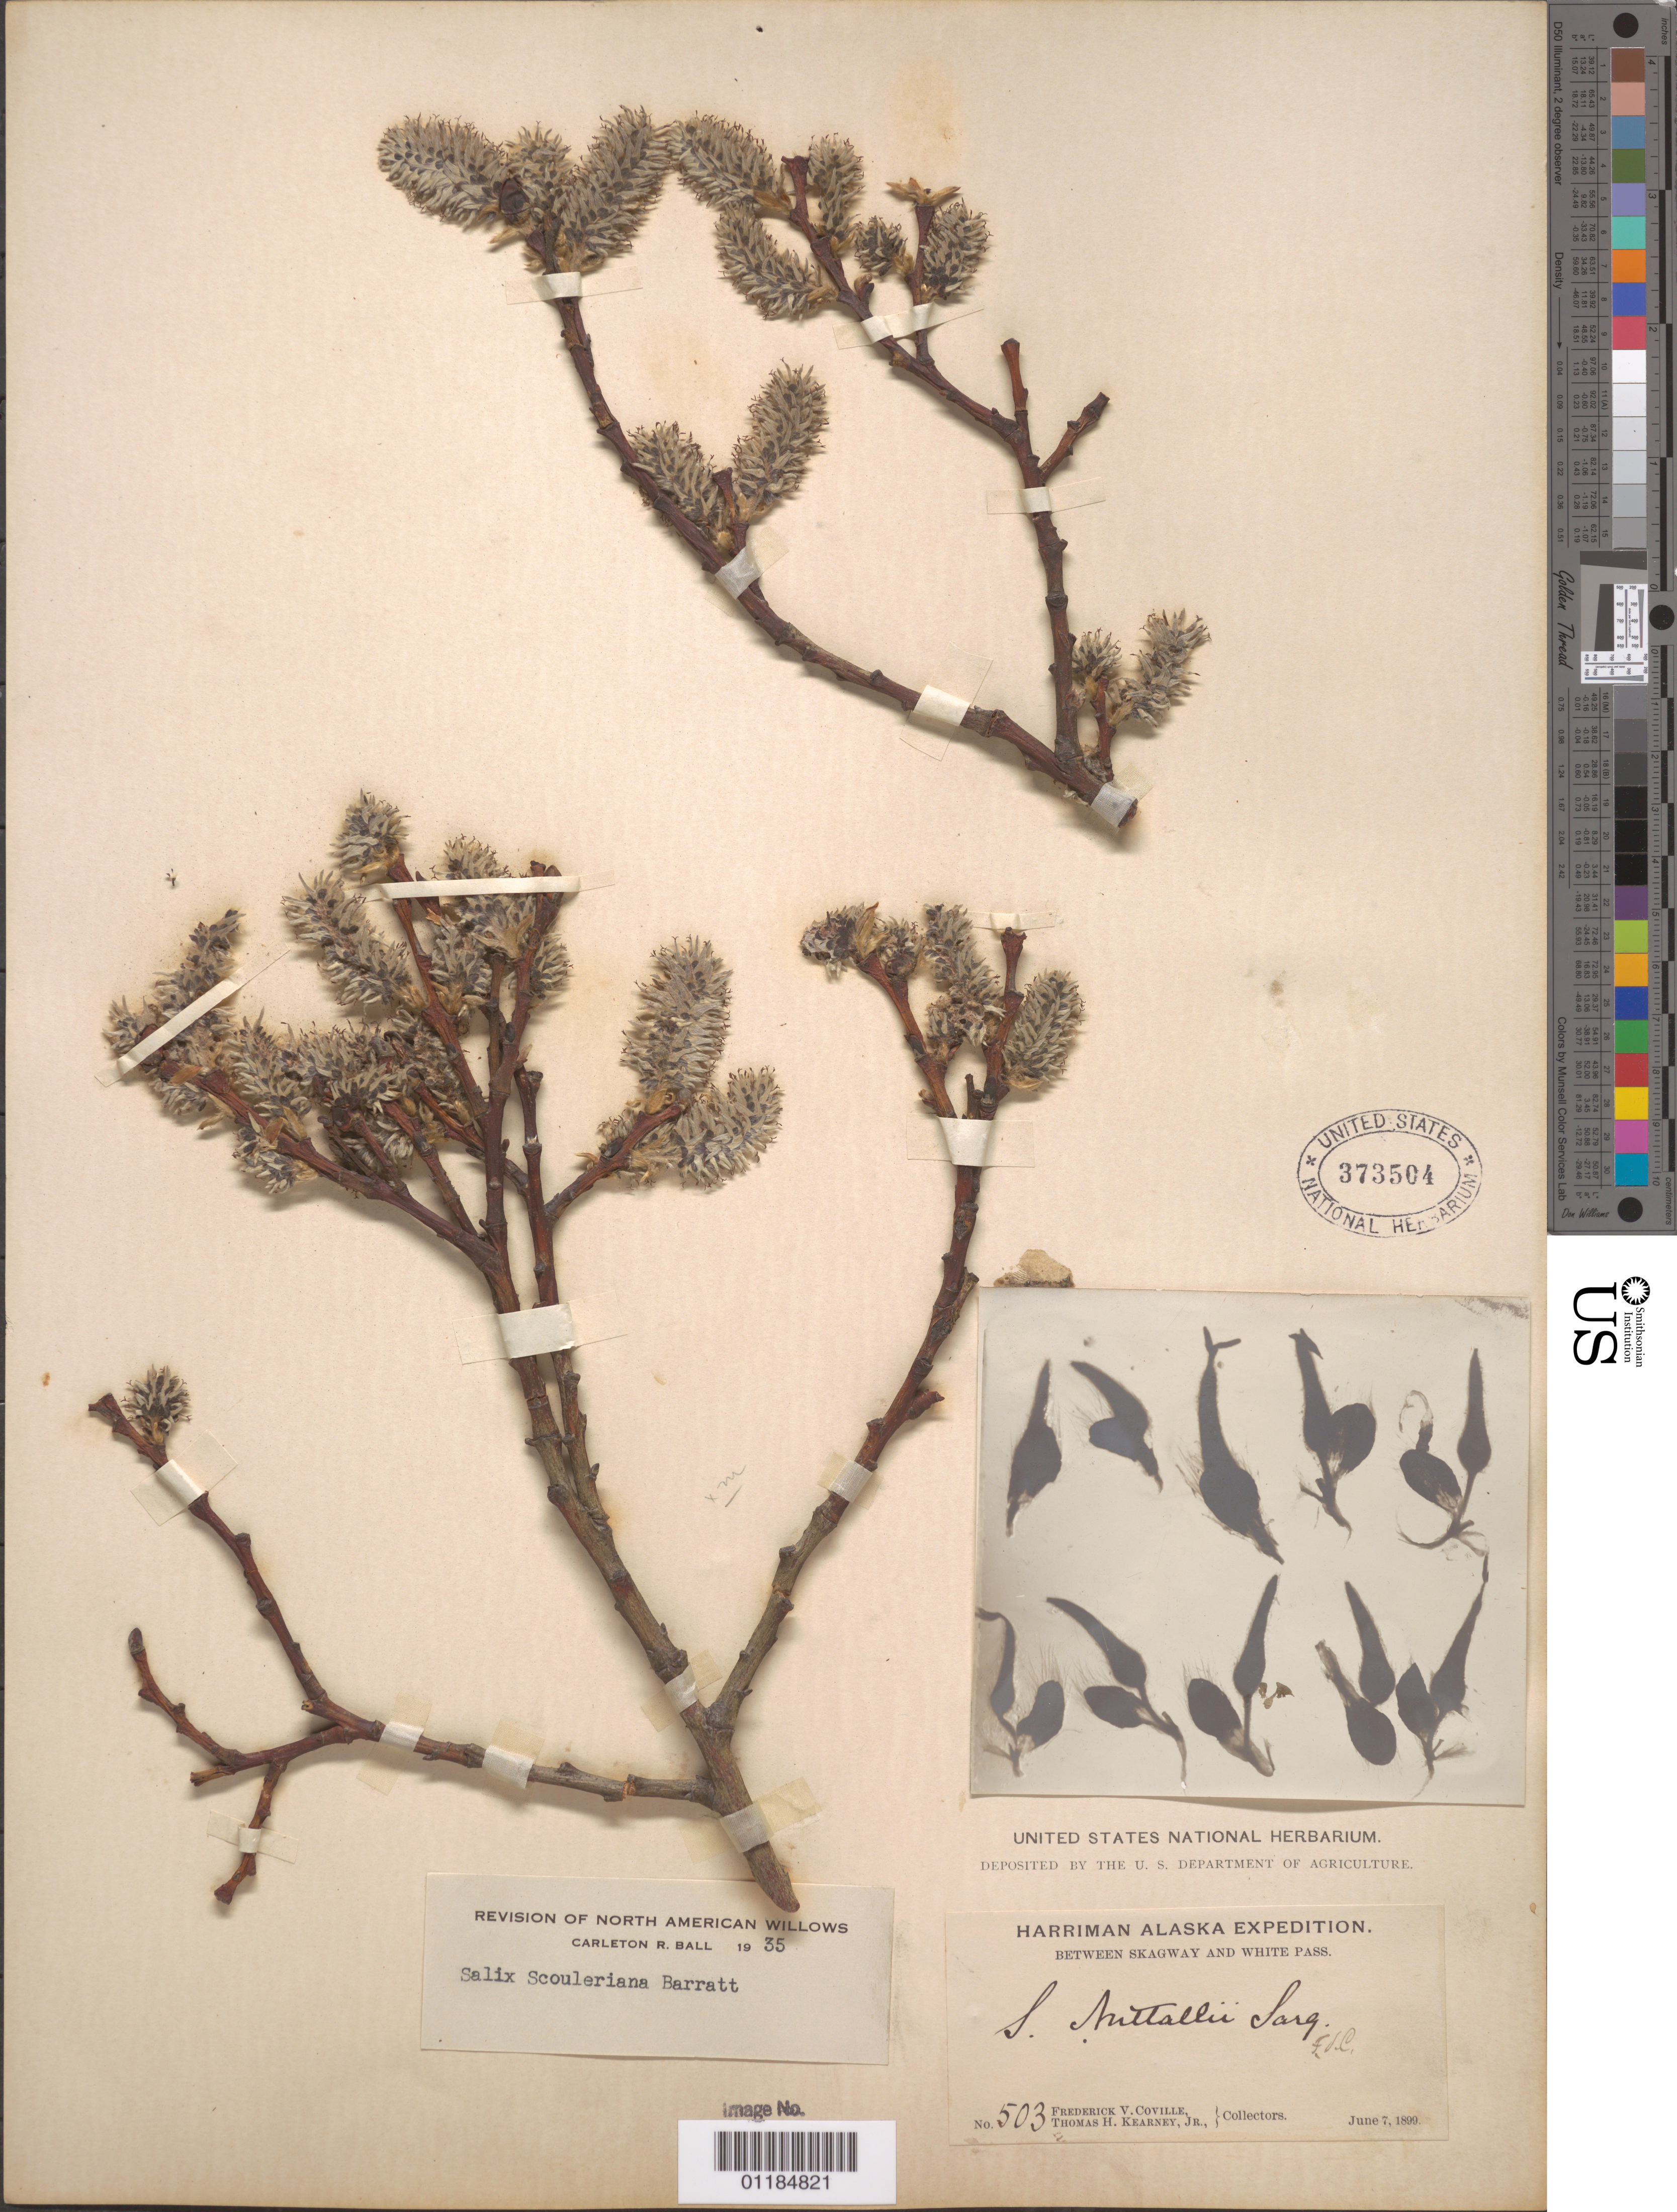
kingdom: Plantae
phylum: Tracheophyta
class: Magnoliopsida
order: Malpighiales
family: Salicaceae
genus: Salix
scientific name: Salix scouleriana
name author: Barratt ex Hook.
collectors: F. V. Coville & T. H. Kearney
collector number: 503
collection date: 1899-06-07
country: United States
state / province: Alaska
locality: Between Skagway and White Pass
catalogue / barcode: US 373504